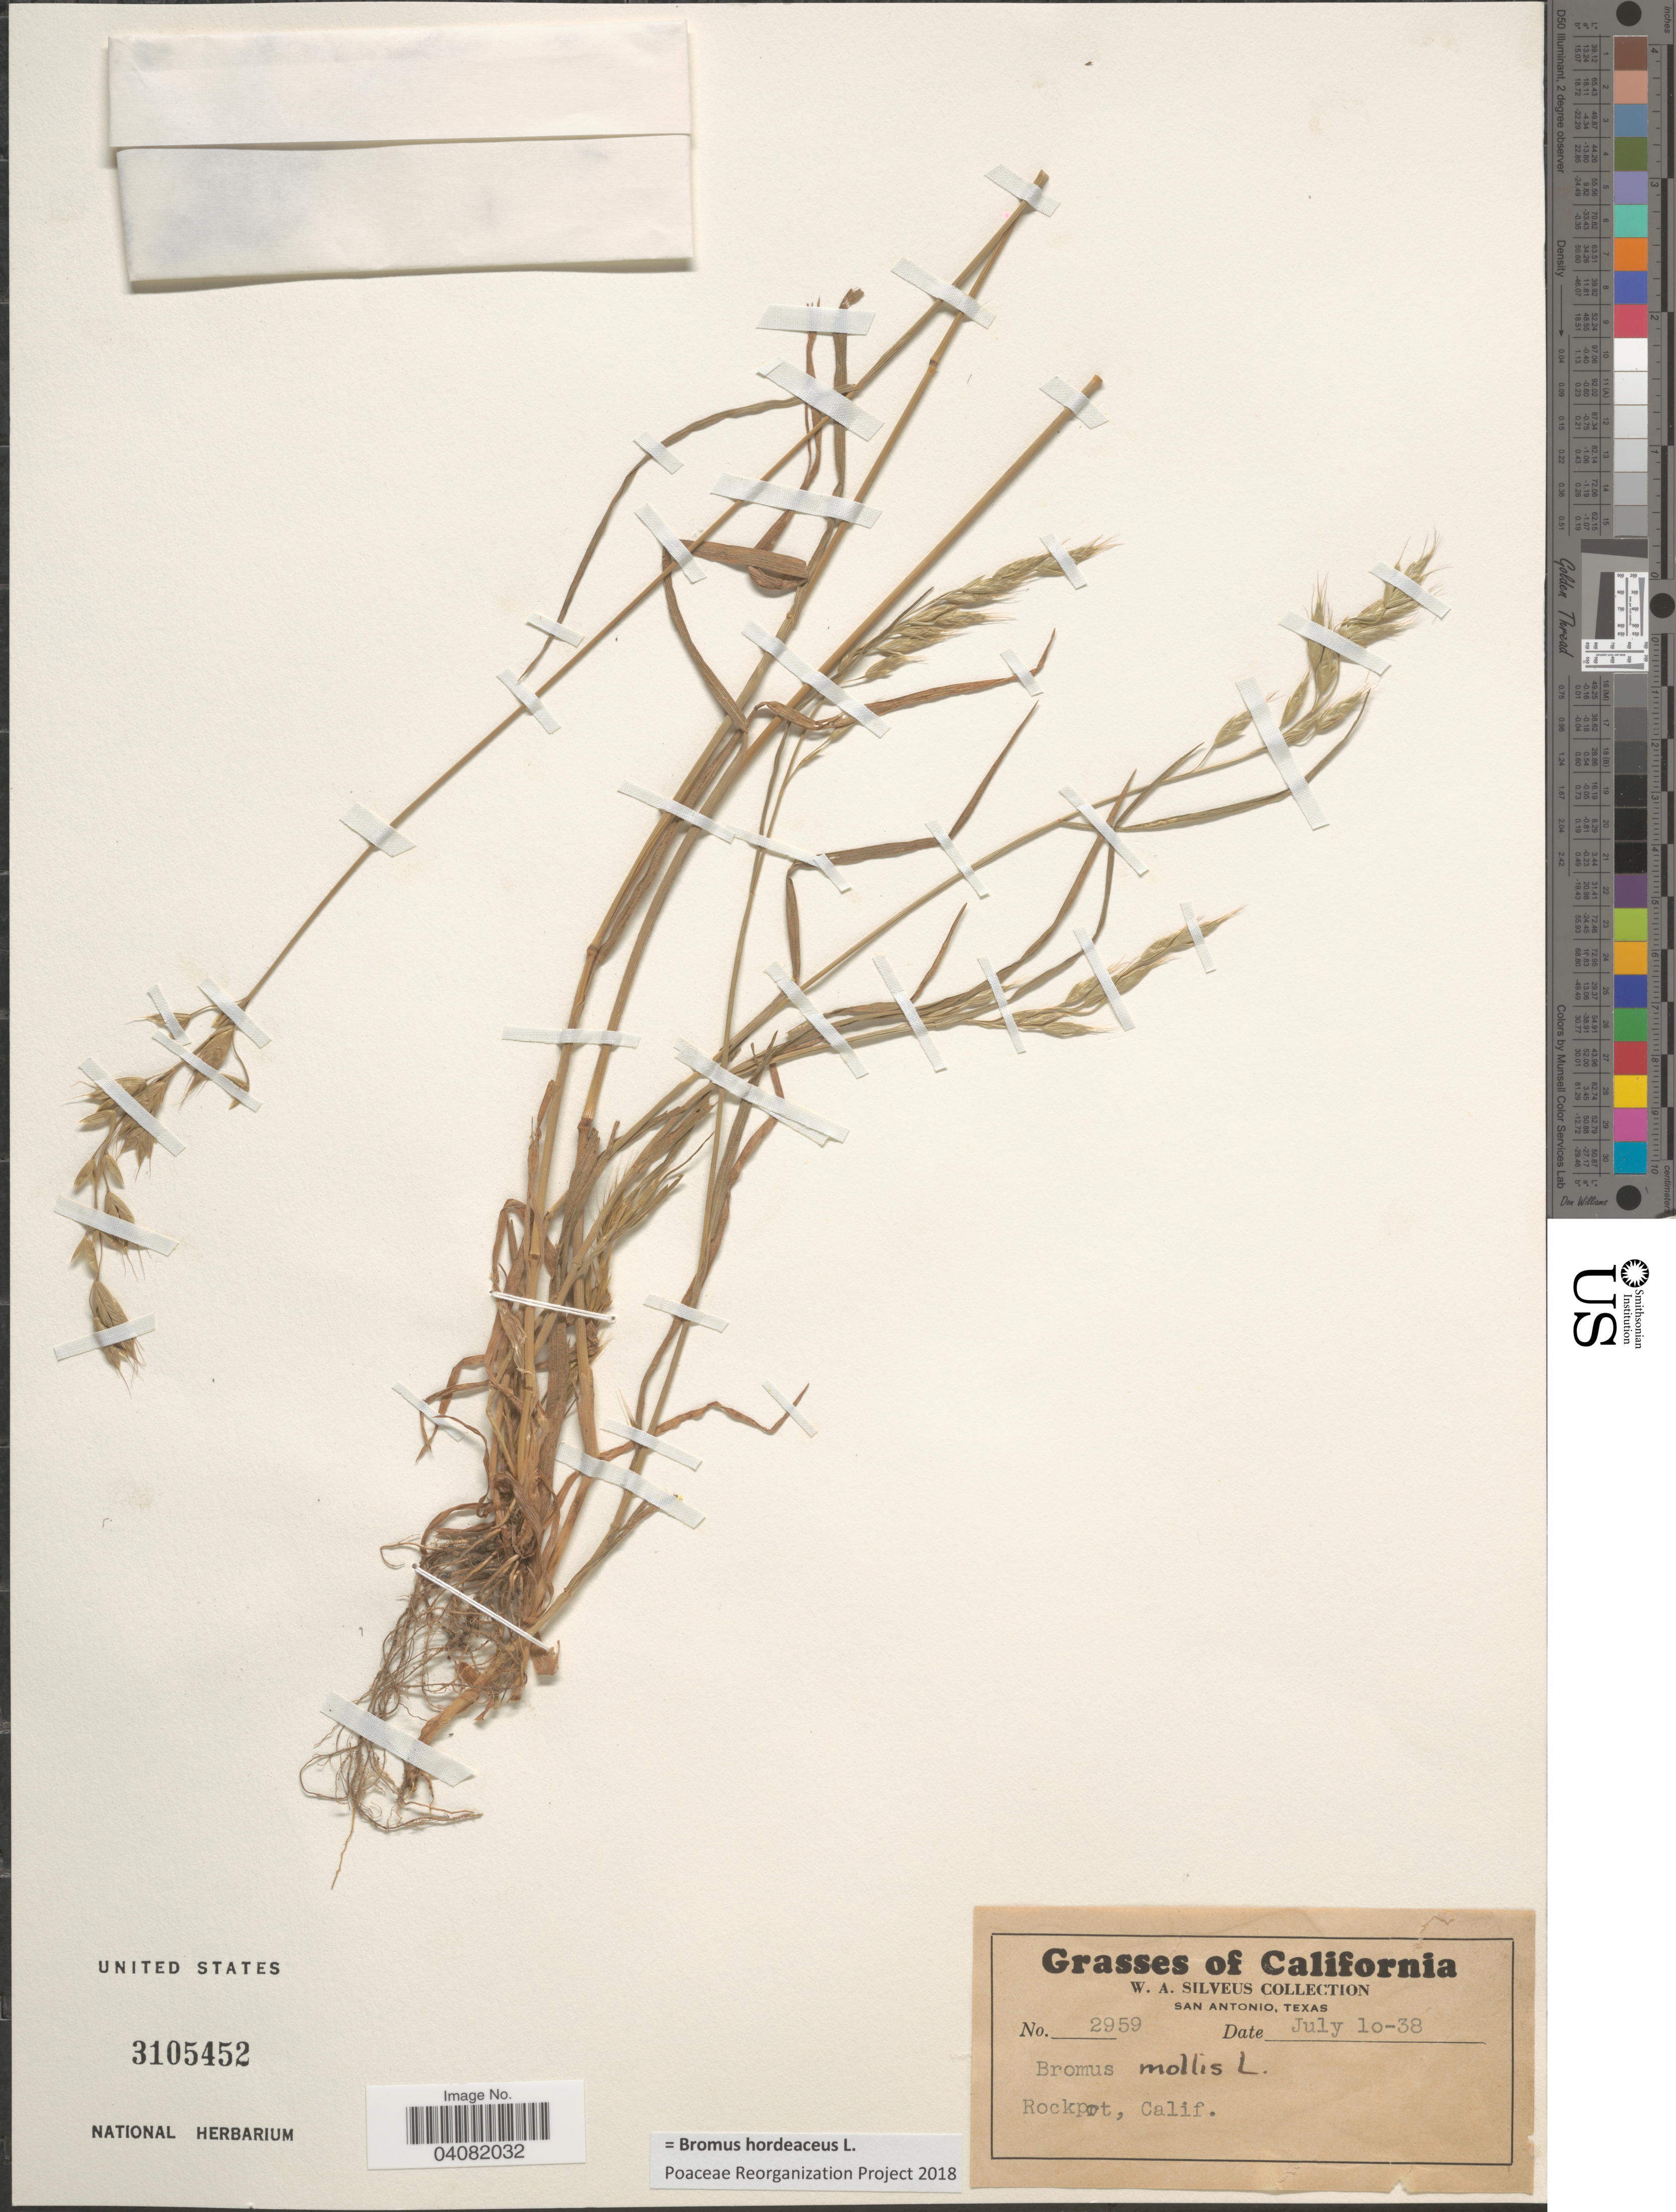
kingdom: Plantae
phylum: Tracheophyta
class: Liliopsida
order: Poales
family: Poaceae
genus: Bromus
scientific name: Bromus hordeaceus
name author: L.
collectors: W. Silveus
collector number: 2959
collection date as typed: Transcribed d/m/y: 10/7/38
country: United States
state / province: California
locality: Rockpot.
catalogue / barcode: US 3105452